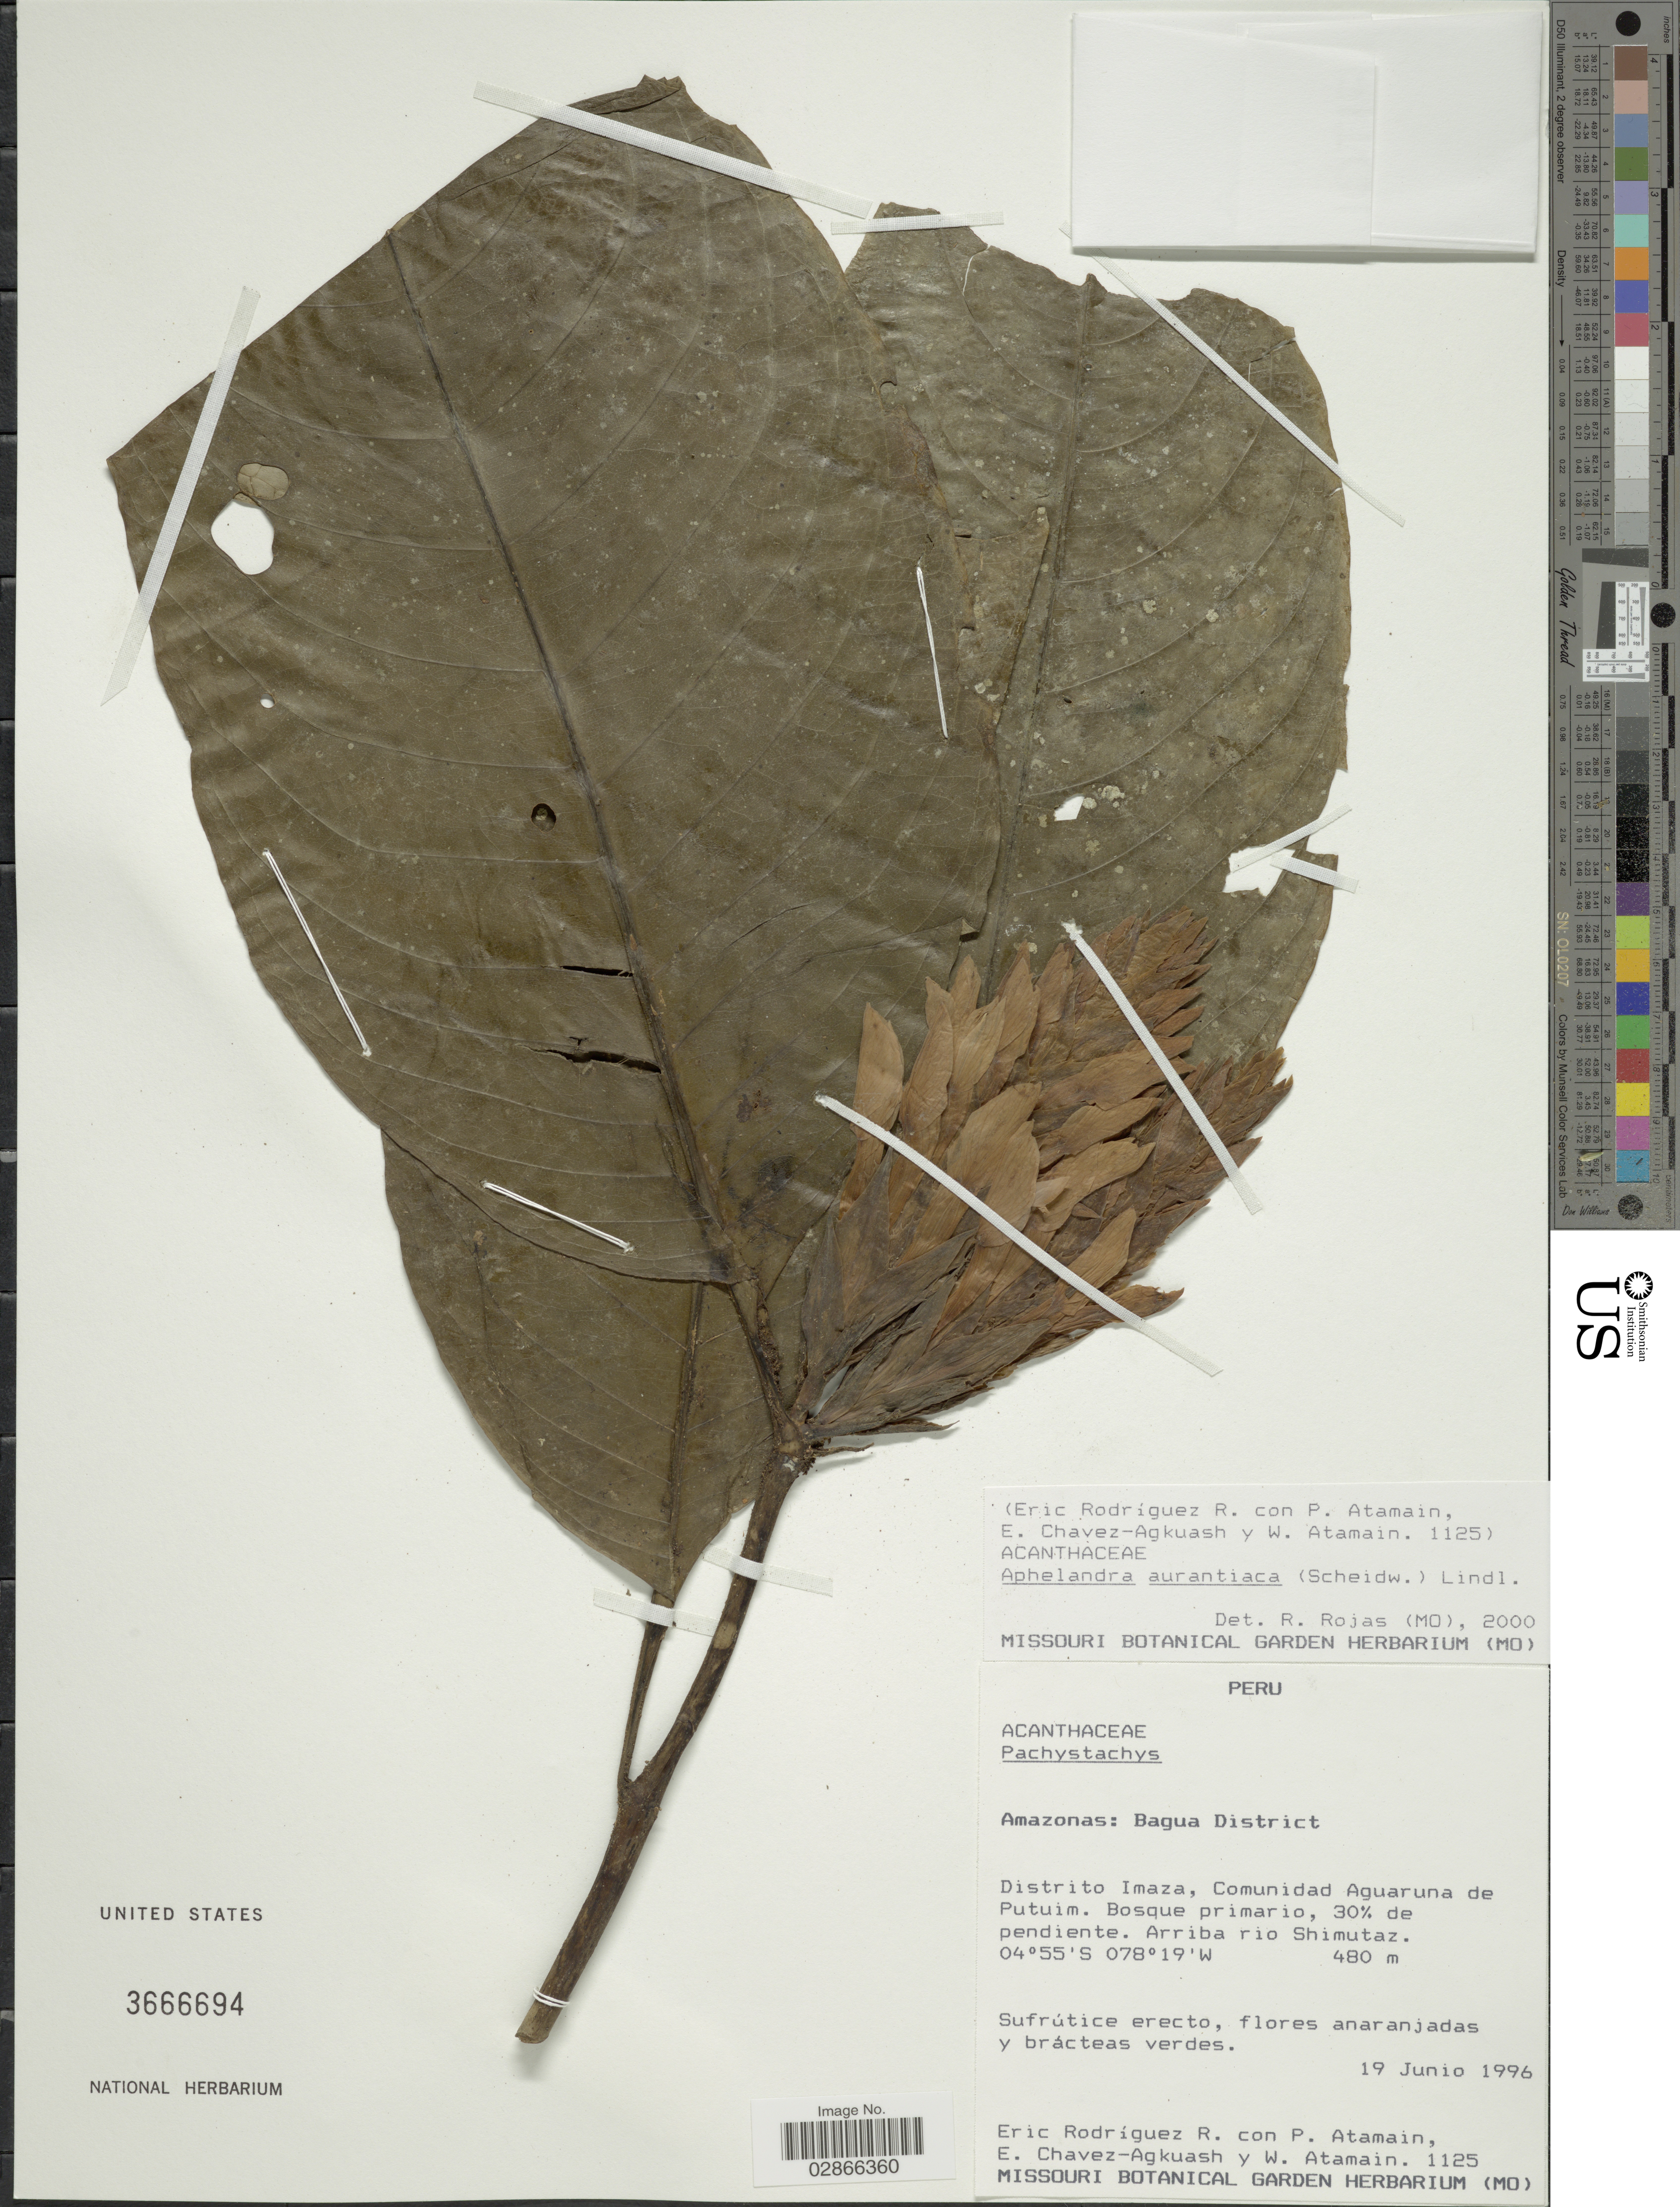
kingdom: Plantae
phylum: Tracheophyta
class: Magnoliopsida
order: Lamiales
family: Acanthaceae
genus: Aphelandra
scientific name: Aphelandra aurantiaca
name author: (Scheidw.) Lindl.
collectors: E. F. Rodrignez R., P. Atamain, E. Chavez-Agkuash & W. Atamain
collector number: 1125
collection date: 1996-06-19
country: Peru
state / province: Amazonas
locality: Bagua District. Distrito Imaza, Comunidad Aguaruna de Putuim. Arriba rio Shimutaz.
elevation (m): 480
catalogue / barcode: US 3666694